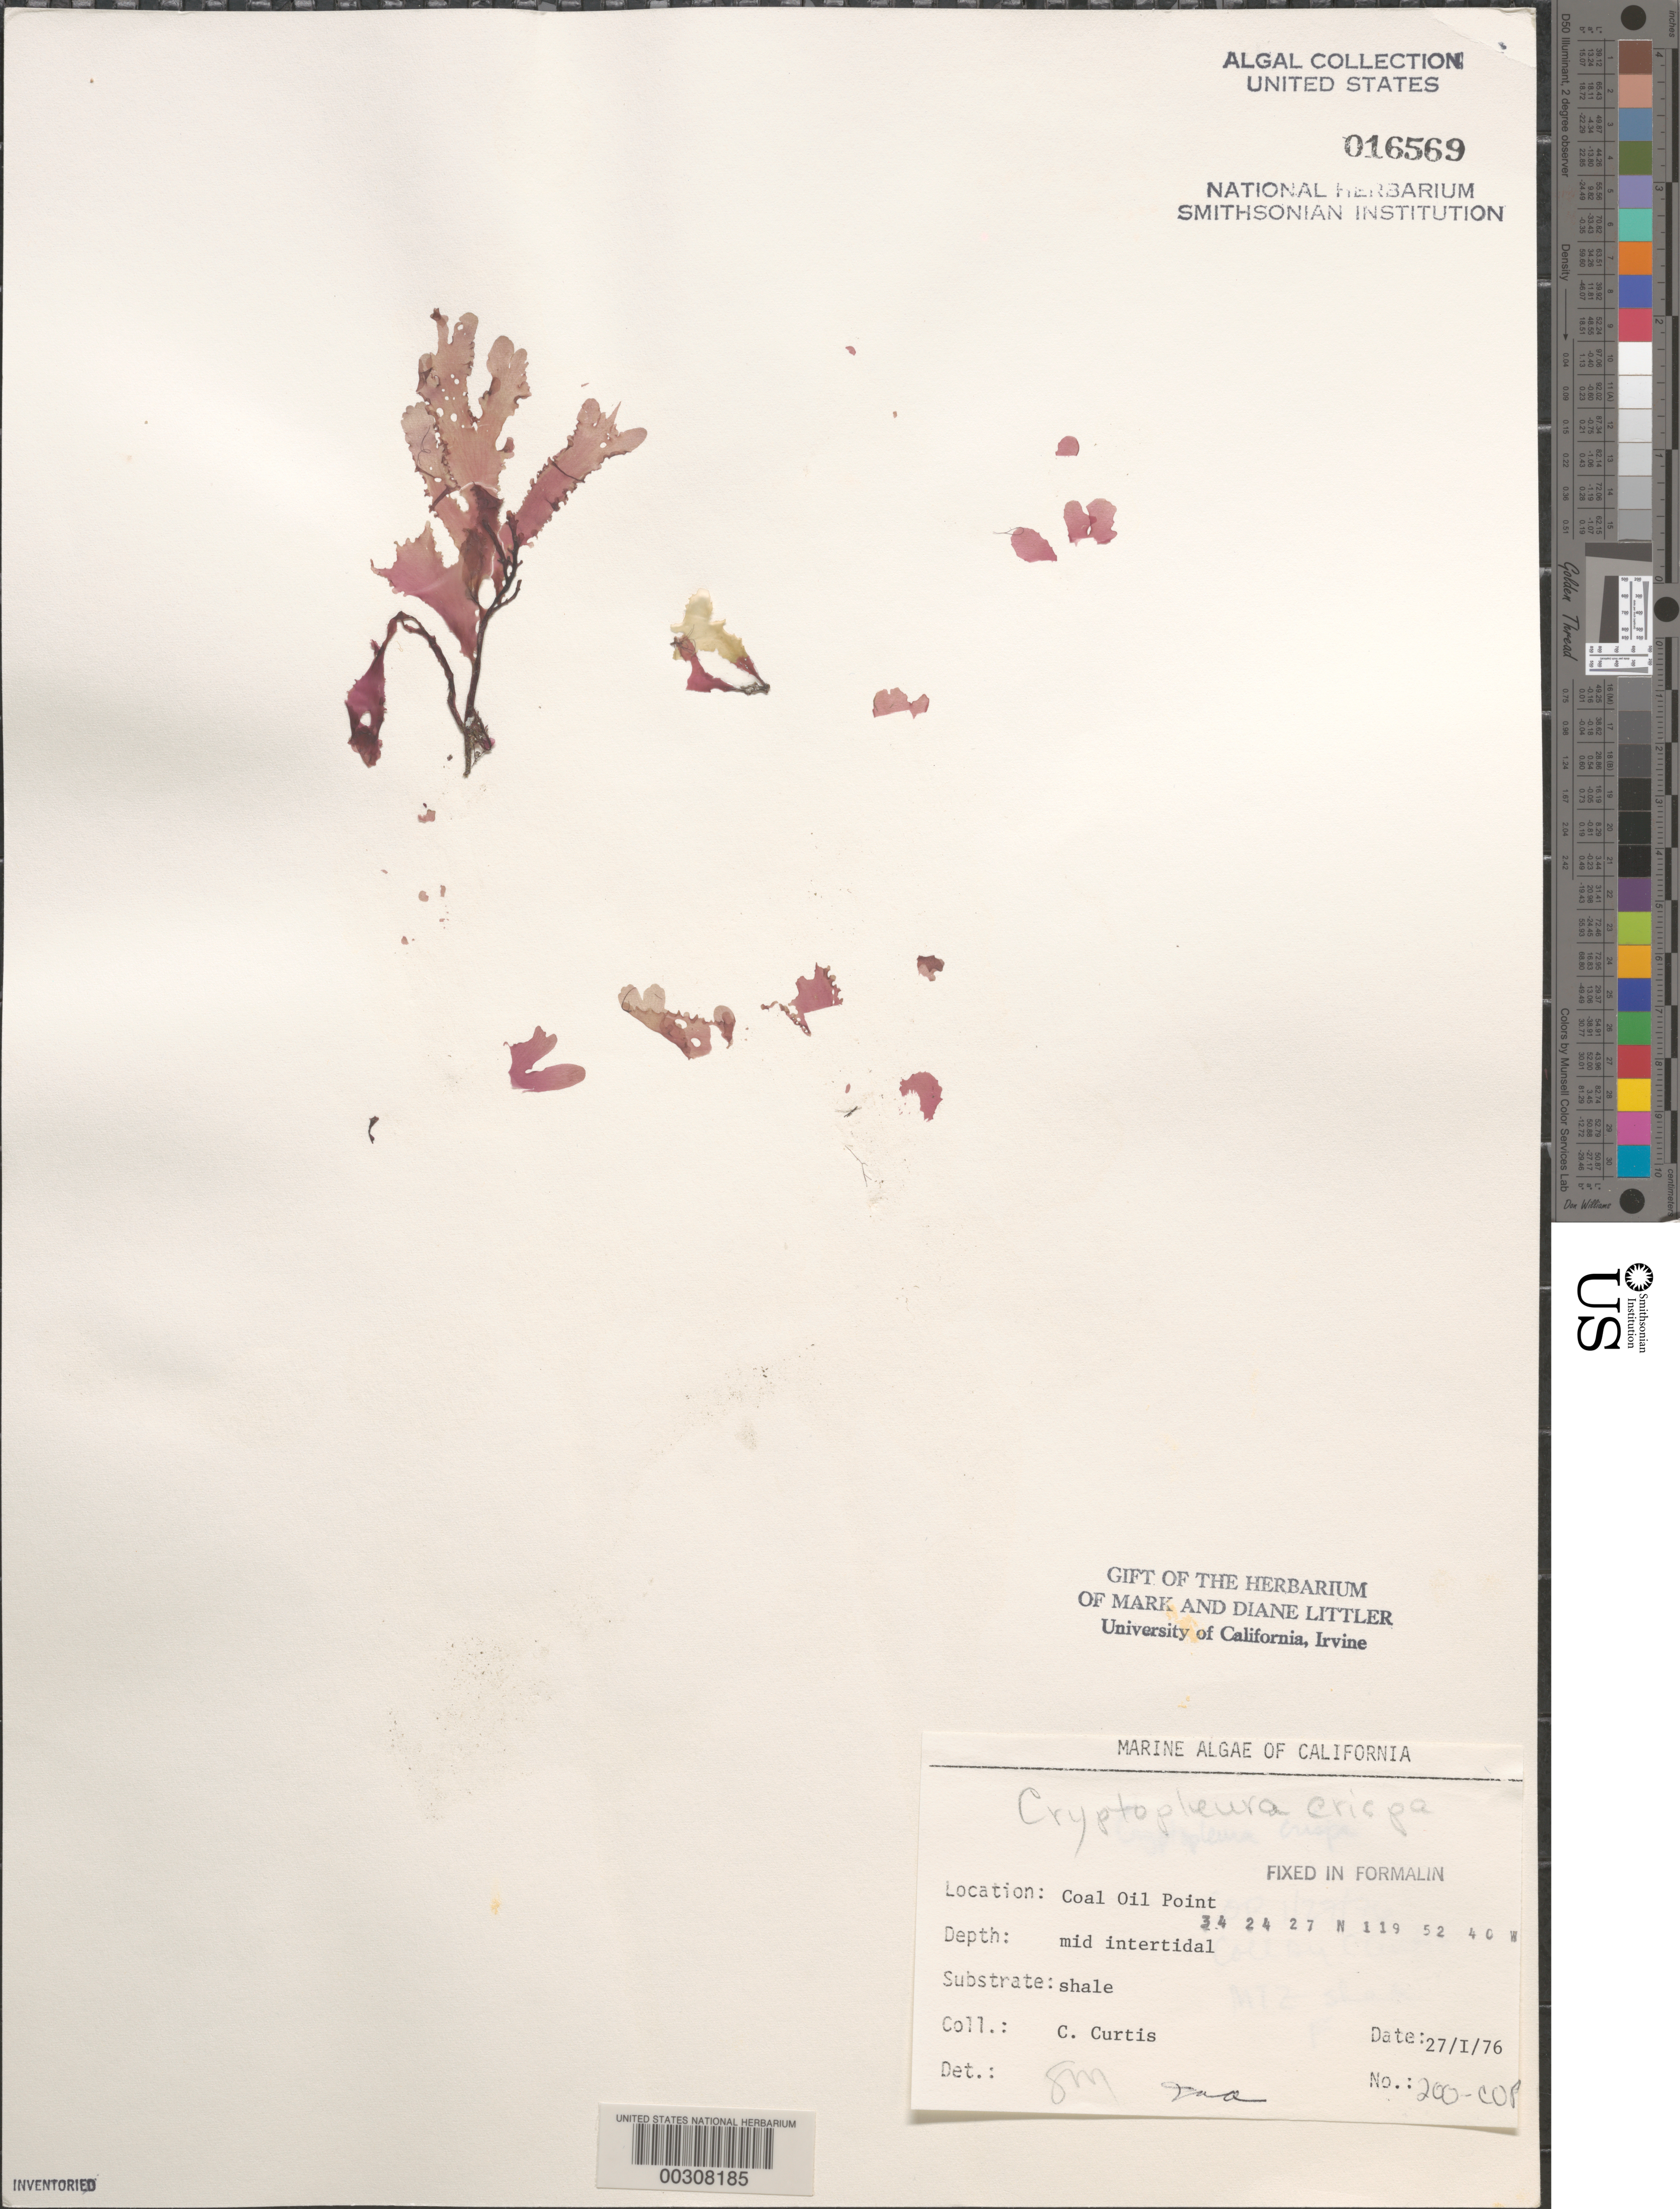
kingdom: Plantae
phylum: Rhodophyta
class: Florideophyceae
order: Ceramiales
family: Delesseriaceae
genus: Cryptopleura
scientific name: Cryptopleura crispa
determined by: Murray, S. N.; Abbott, I. A.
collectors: C. Curtis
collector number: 200-cop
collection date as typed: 27 Jan 1976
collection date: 1976-01-27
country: United States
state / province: California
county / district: Santa Barbara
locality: Coal Oil Point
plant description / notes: BLM-SOCALBIGHT Rocky Intertidal Survey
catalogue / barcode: US 16569